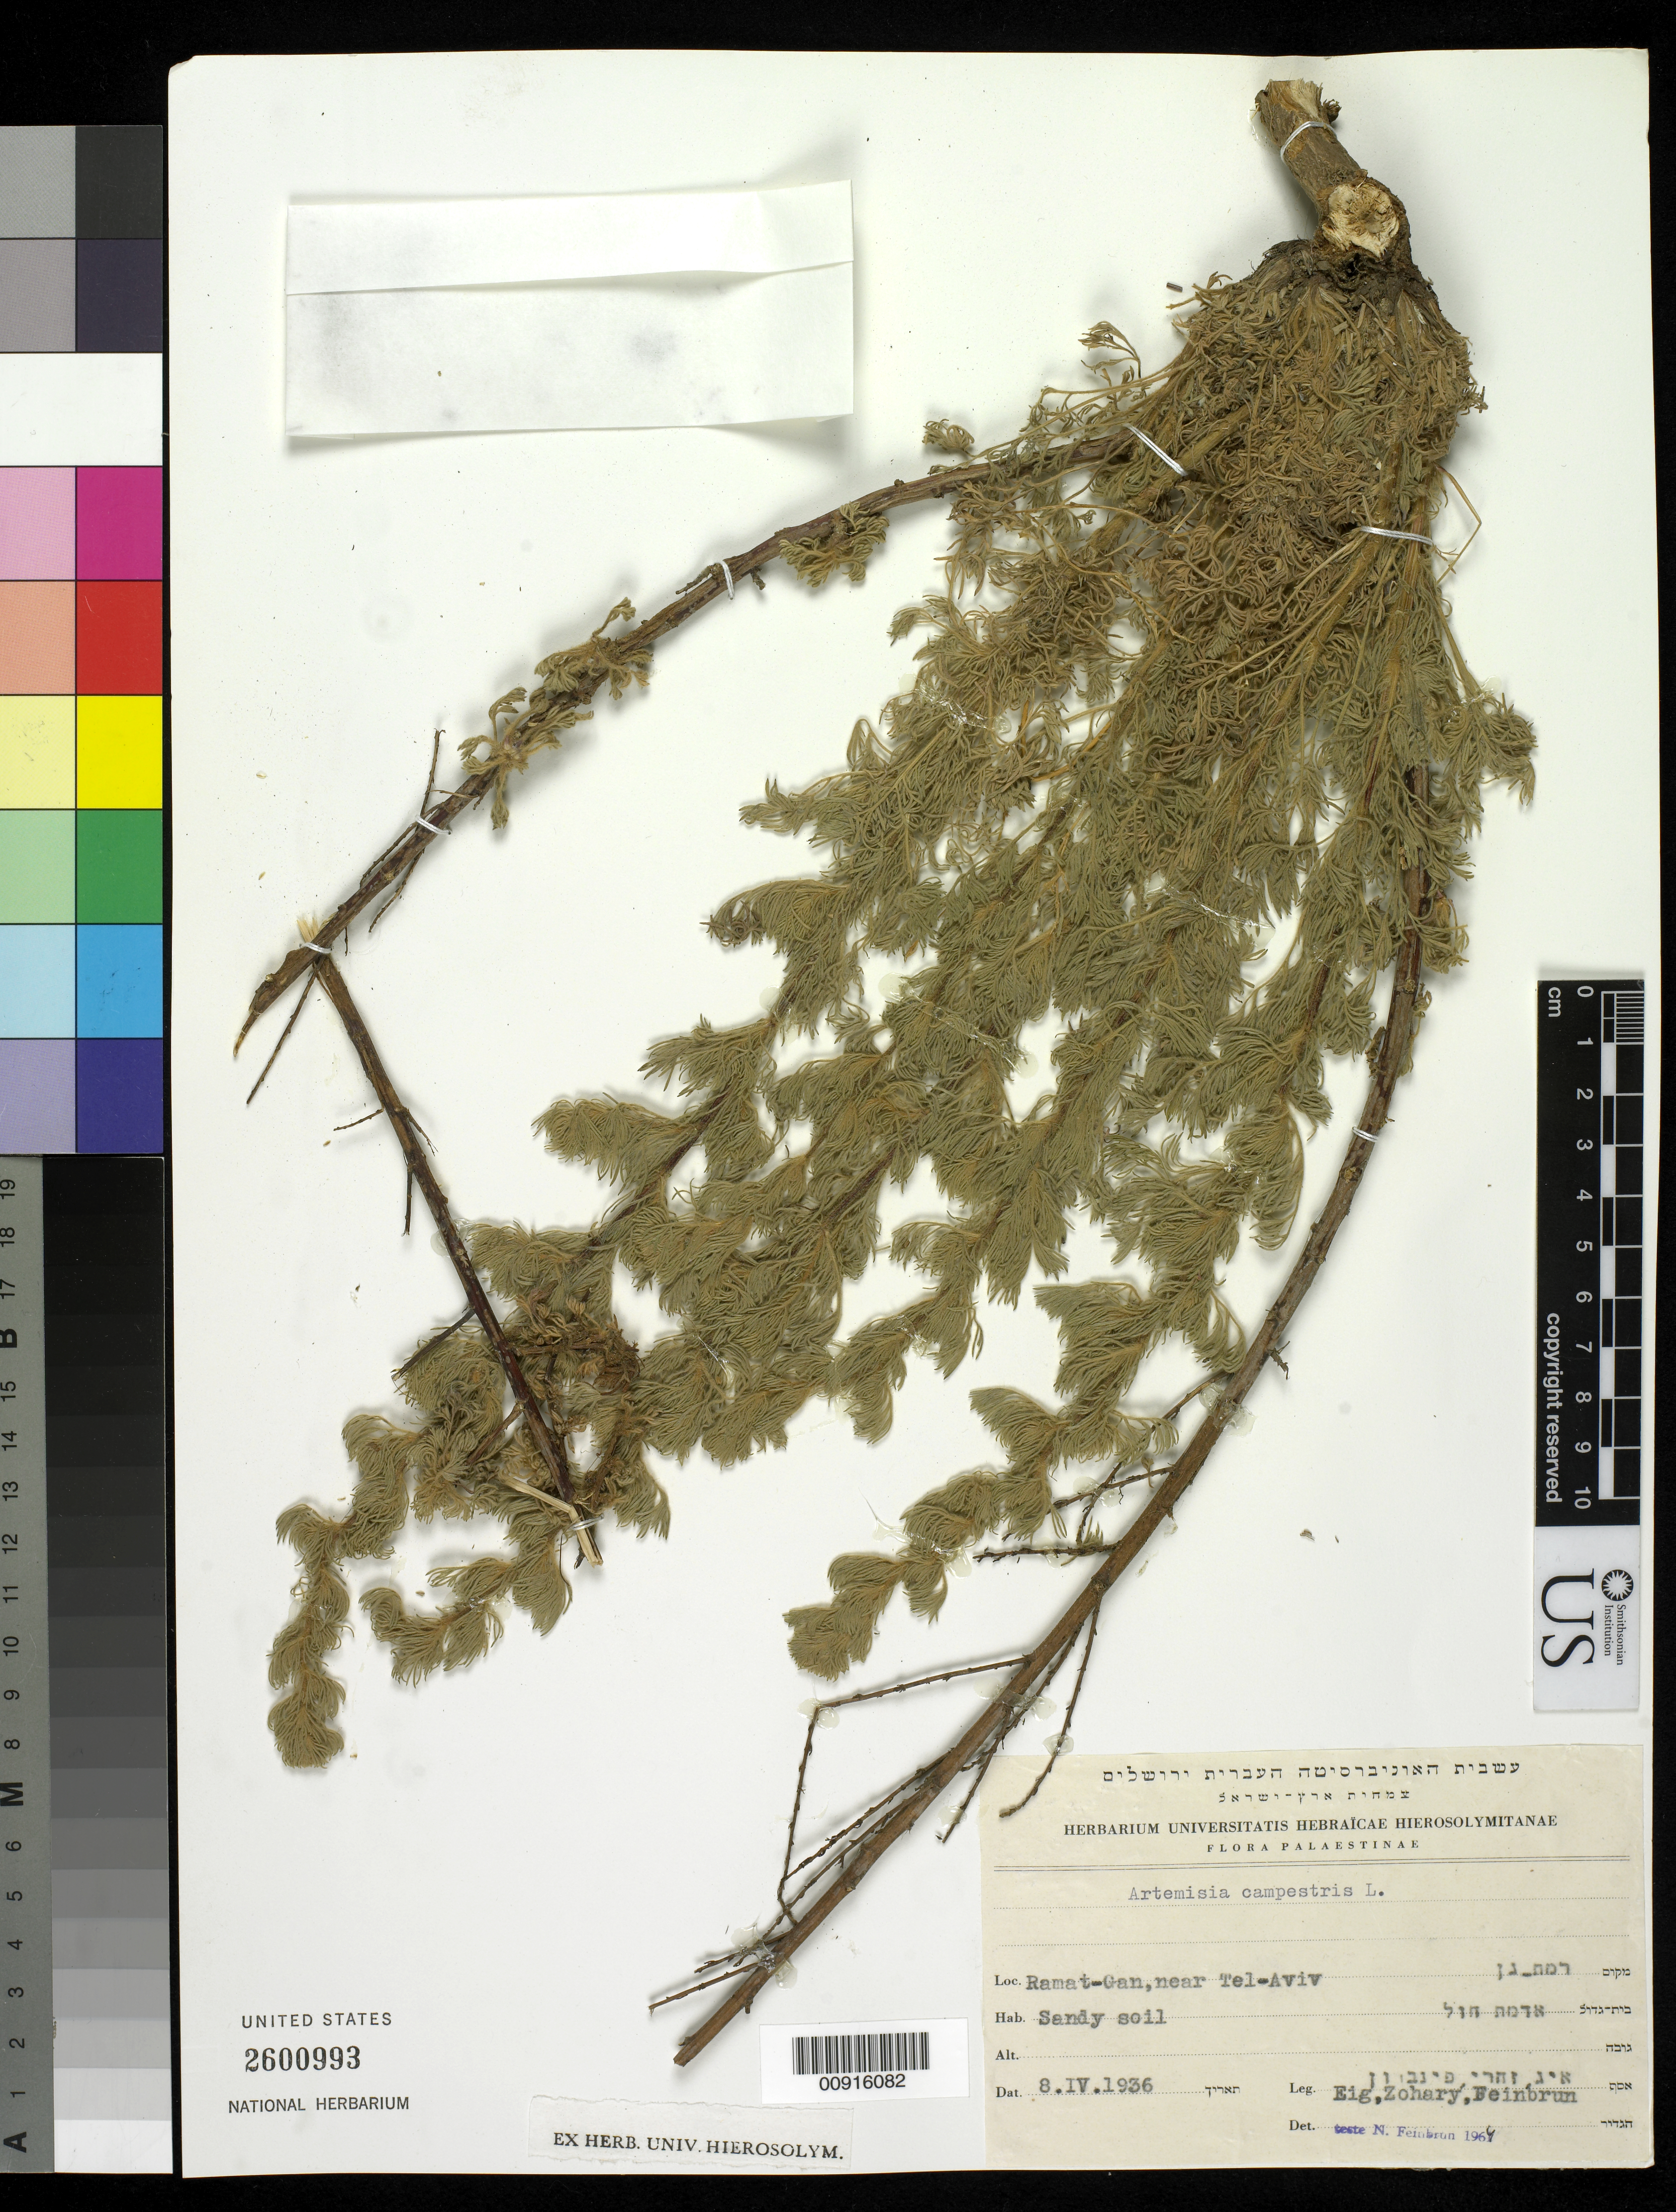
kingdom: Plantae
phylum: Tracheophyta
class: Magnoliopsida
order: Asterales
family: Asteraceae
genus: Artemisia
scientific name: Artemisia campestris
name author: L.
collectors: A. Eig & N. Feinbrun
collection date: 1936-04-08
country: Israel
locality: Ramat Gan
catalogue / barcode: US 2600993